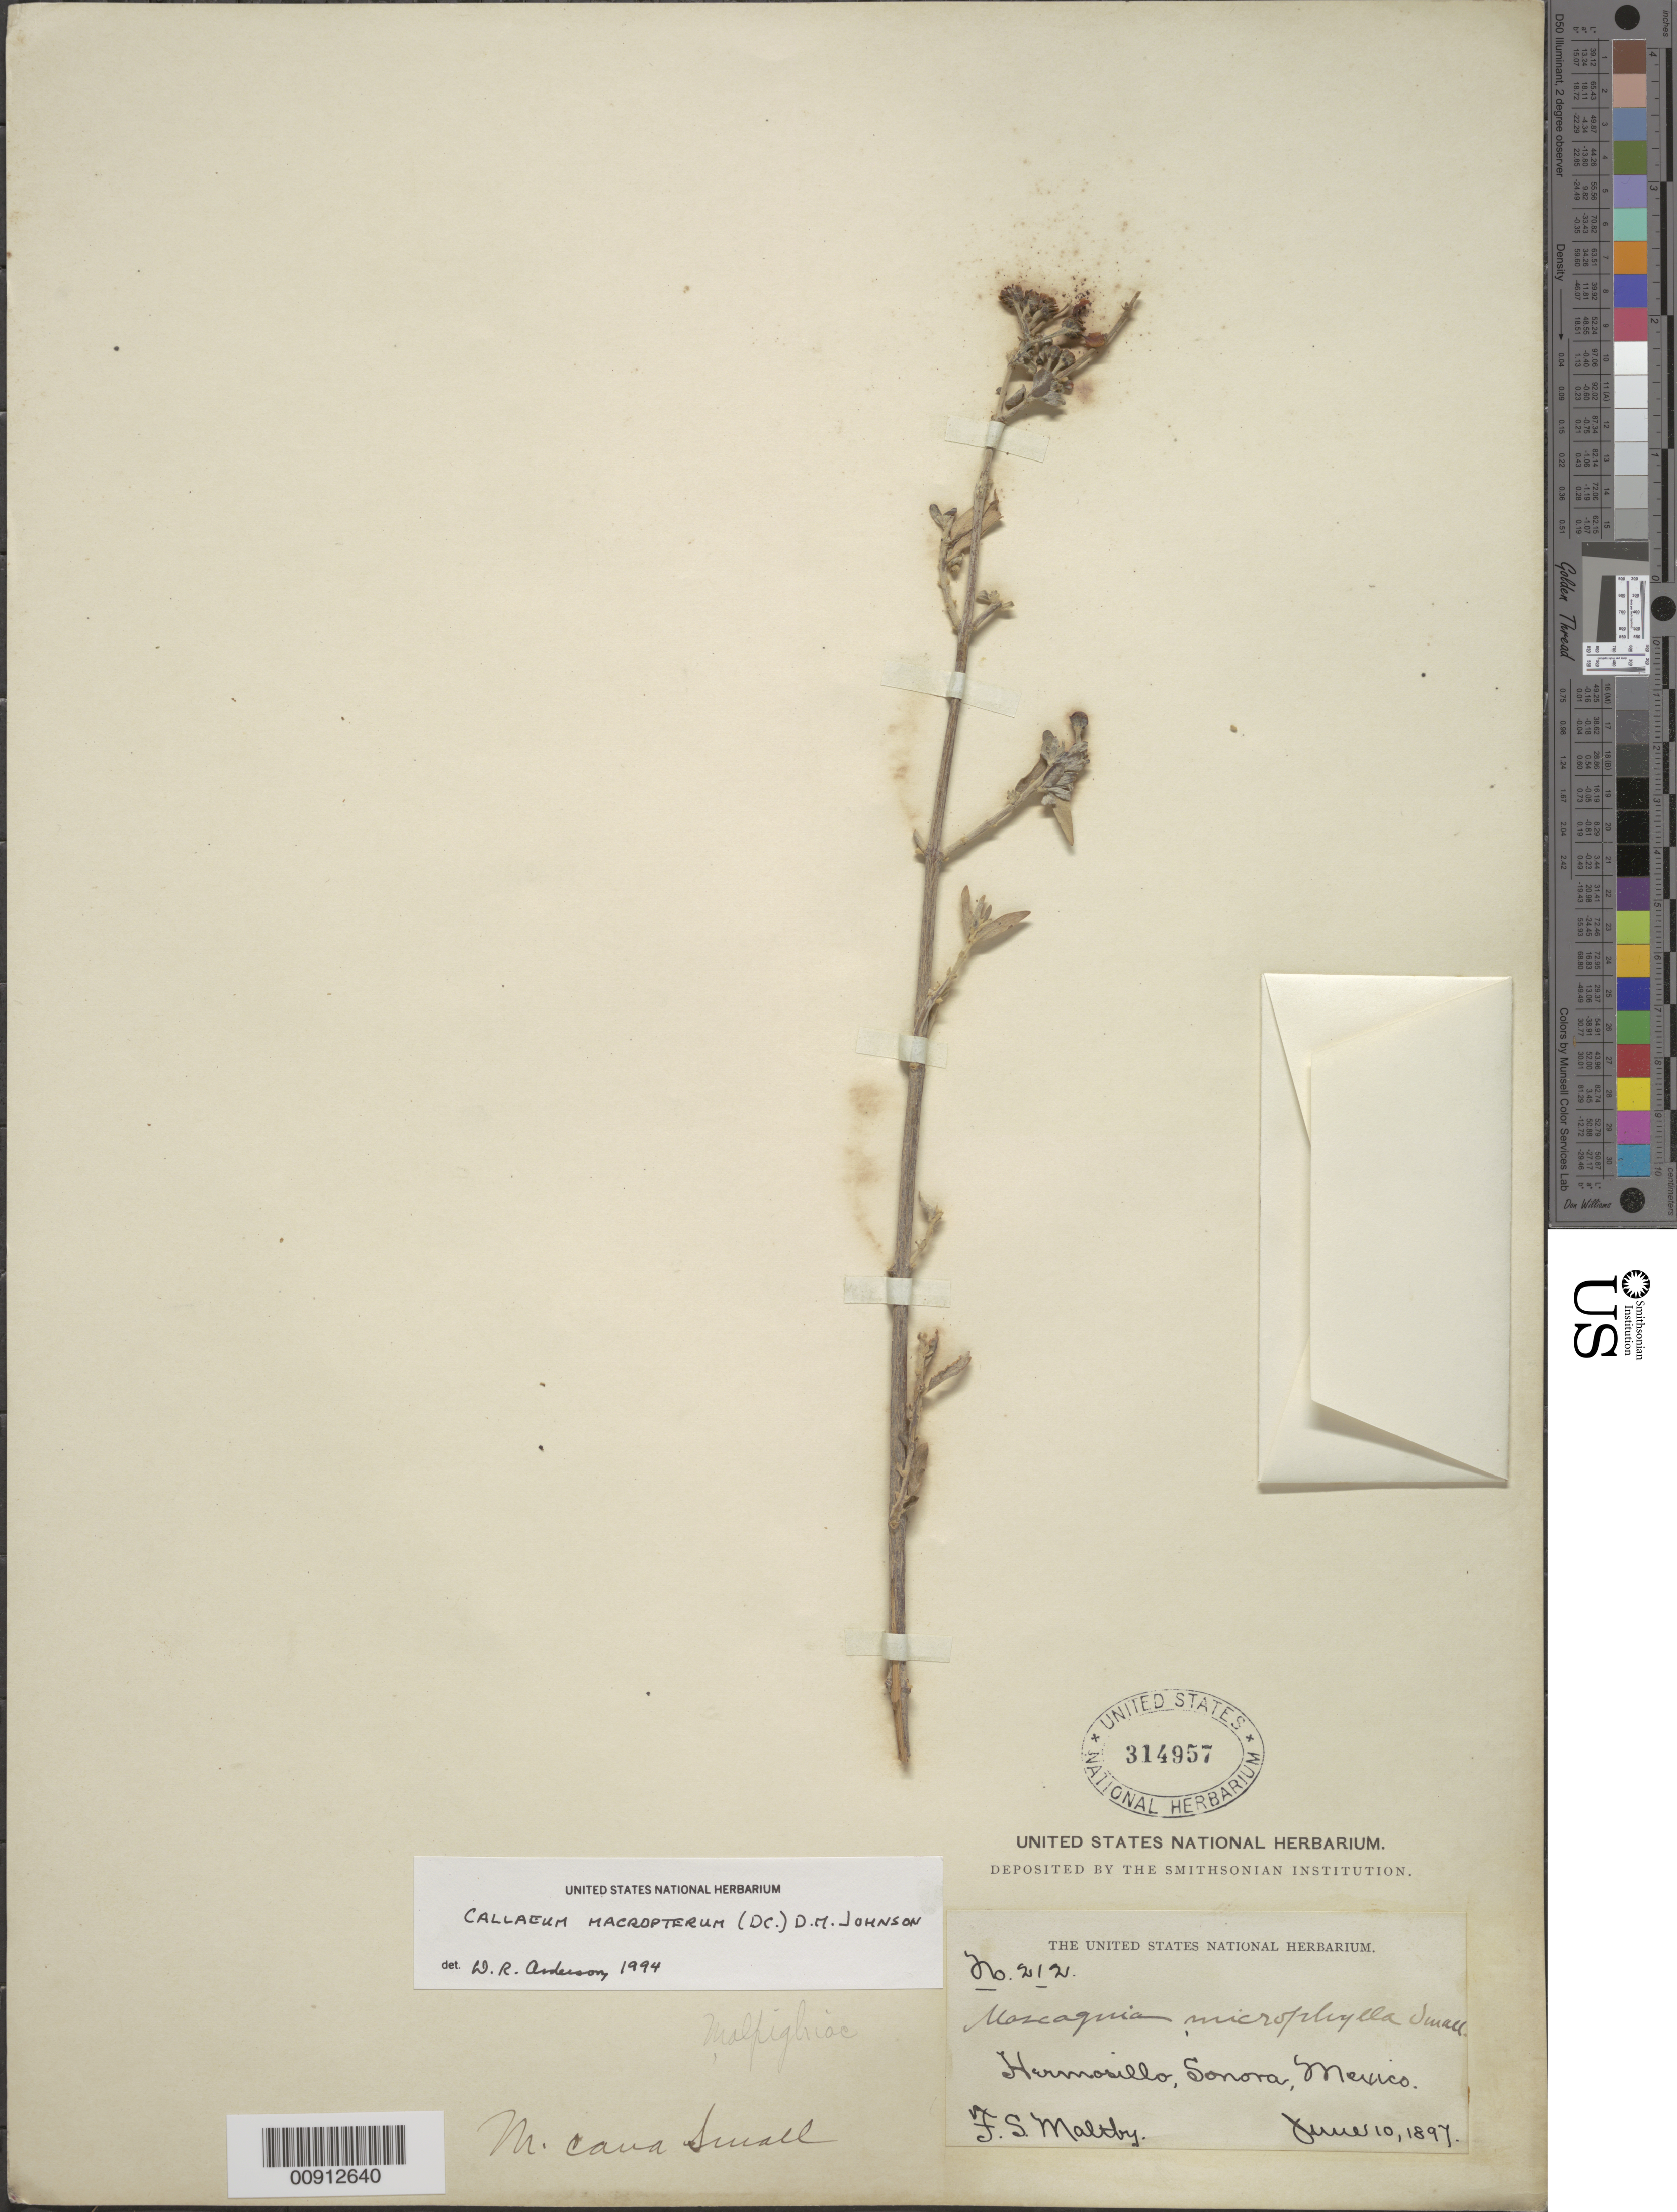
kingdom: Plantae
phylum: Tracheophyta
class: Magnoliopsida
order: Malpighiales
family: Malpighiaceae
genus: Callaeum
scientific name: Callaeum macropterum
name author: (Moc. & Sessé ex DC.) D.M. Johnson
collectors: T. S. Maltby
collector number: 212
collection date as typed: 10 Jun 1897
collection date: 1897-06-10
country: Mexico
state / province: Sonora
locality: Hermosillo, Sonora.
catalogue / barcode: US 314957